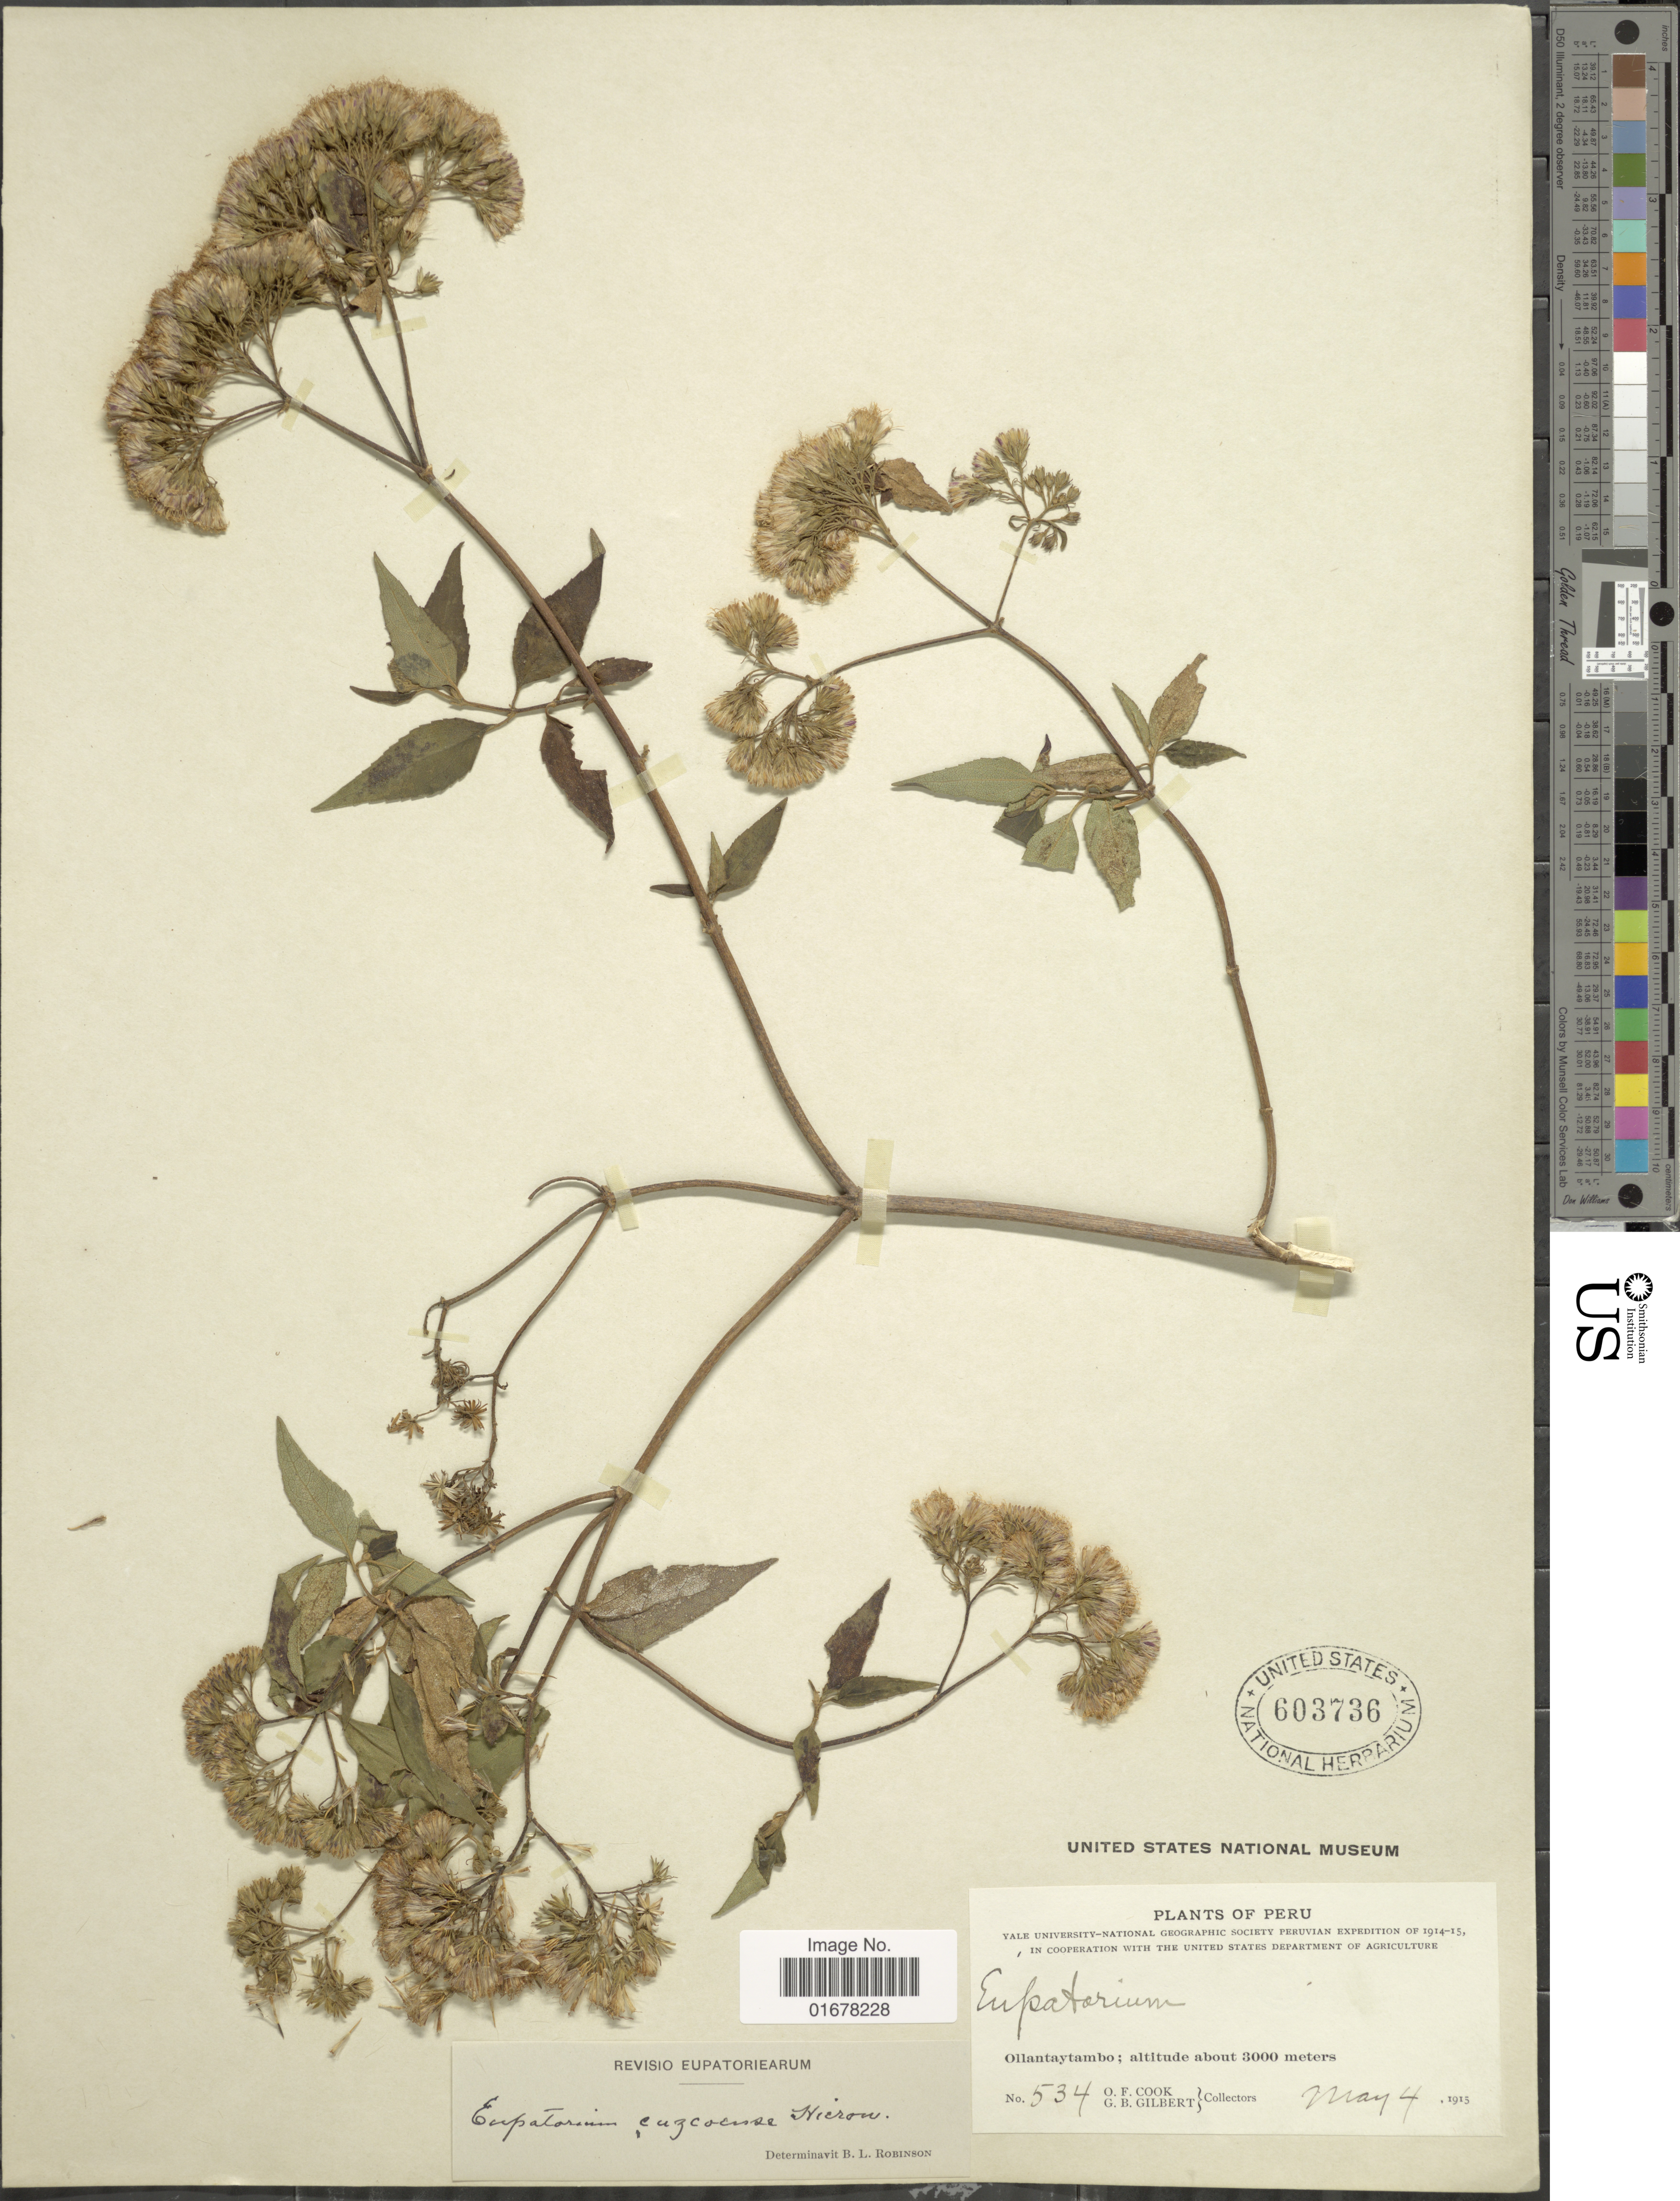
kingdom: Plantae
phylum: Tracheophyta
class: Magnoliopsida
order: Asterales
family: Asteraceae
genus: Ageratina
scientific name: Ageratina cuzcoensis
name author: (Hieron.) R.M. King & H. Rob.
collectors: O. F. Cook & G. B. Gilbert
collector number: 534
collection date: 1915-05-04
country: Peru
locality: Ollantaytambo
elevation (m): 3000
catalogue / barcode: US 603736